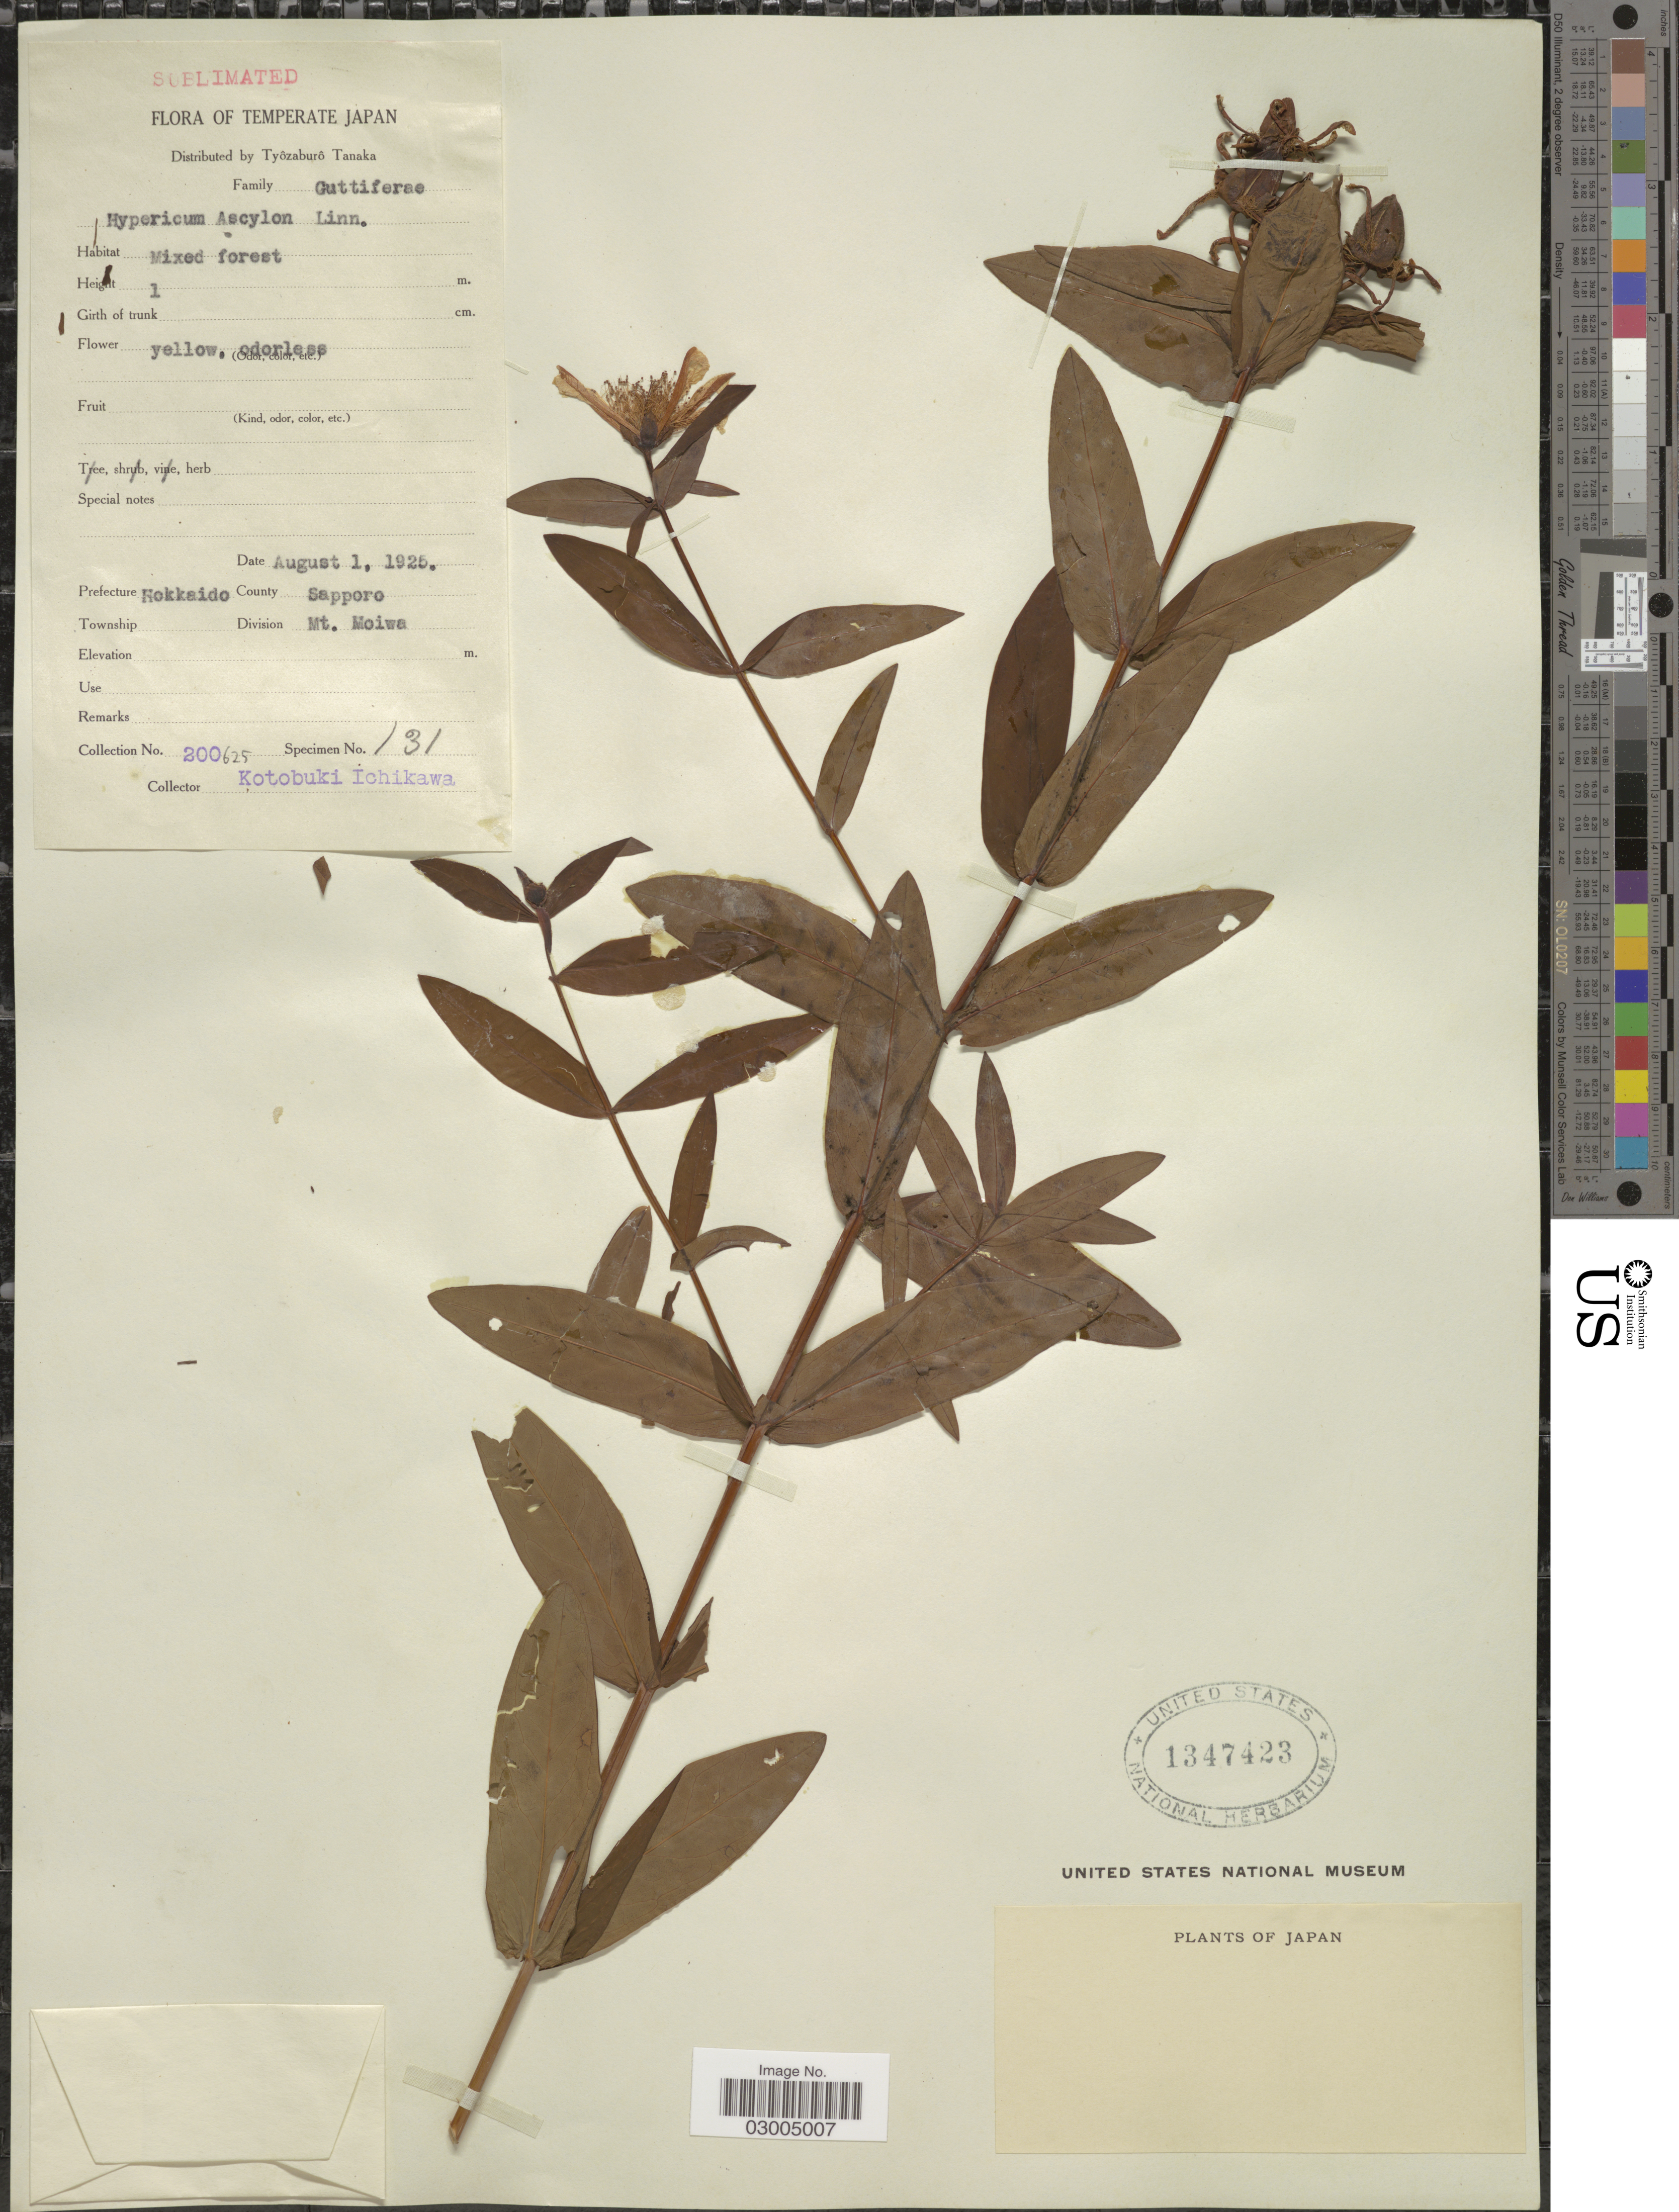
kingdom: Plantae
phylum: Tracheophyta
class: Magnoliopsida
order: Malpighiales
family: Hypericaceae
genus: Hypericum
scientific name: Hypericum ascyron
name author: L.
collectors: K. Ichikawa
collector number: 200625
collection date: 1925-08-01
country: Japan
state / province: Hokkaidō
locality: Temperate Japan. Prefecture Hokkaido, County Sapporo. Division Mt. Moiwa.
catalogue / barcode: US 1347423